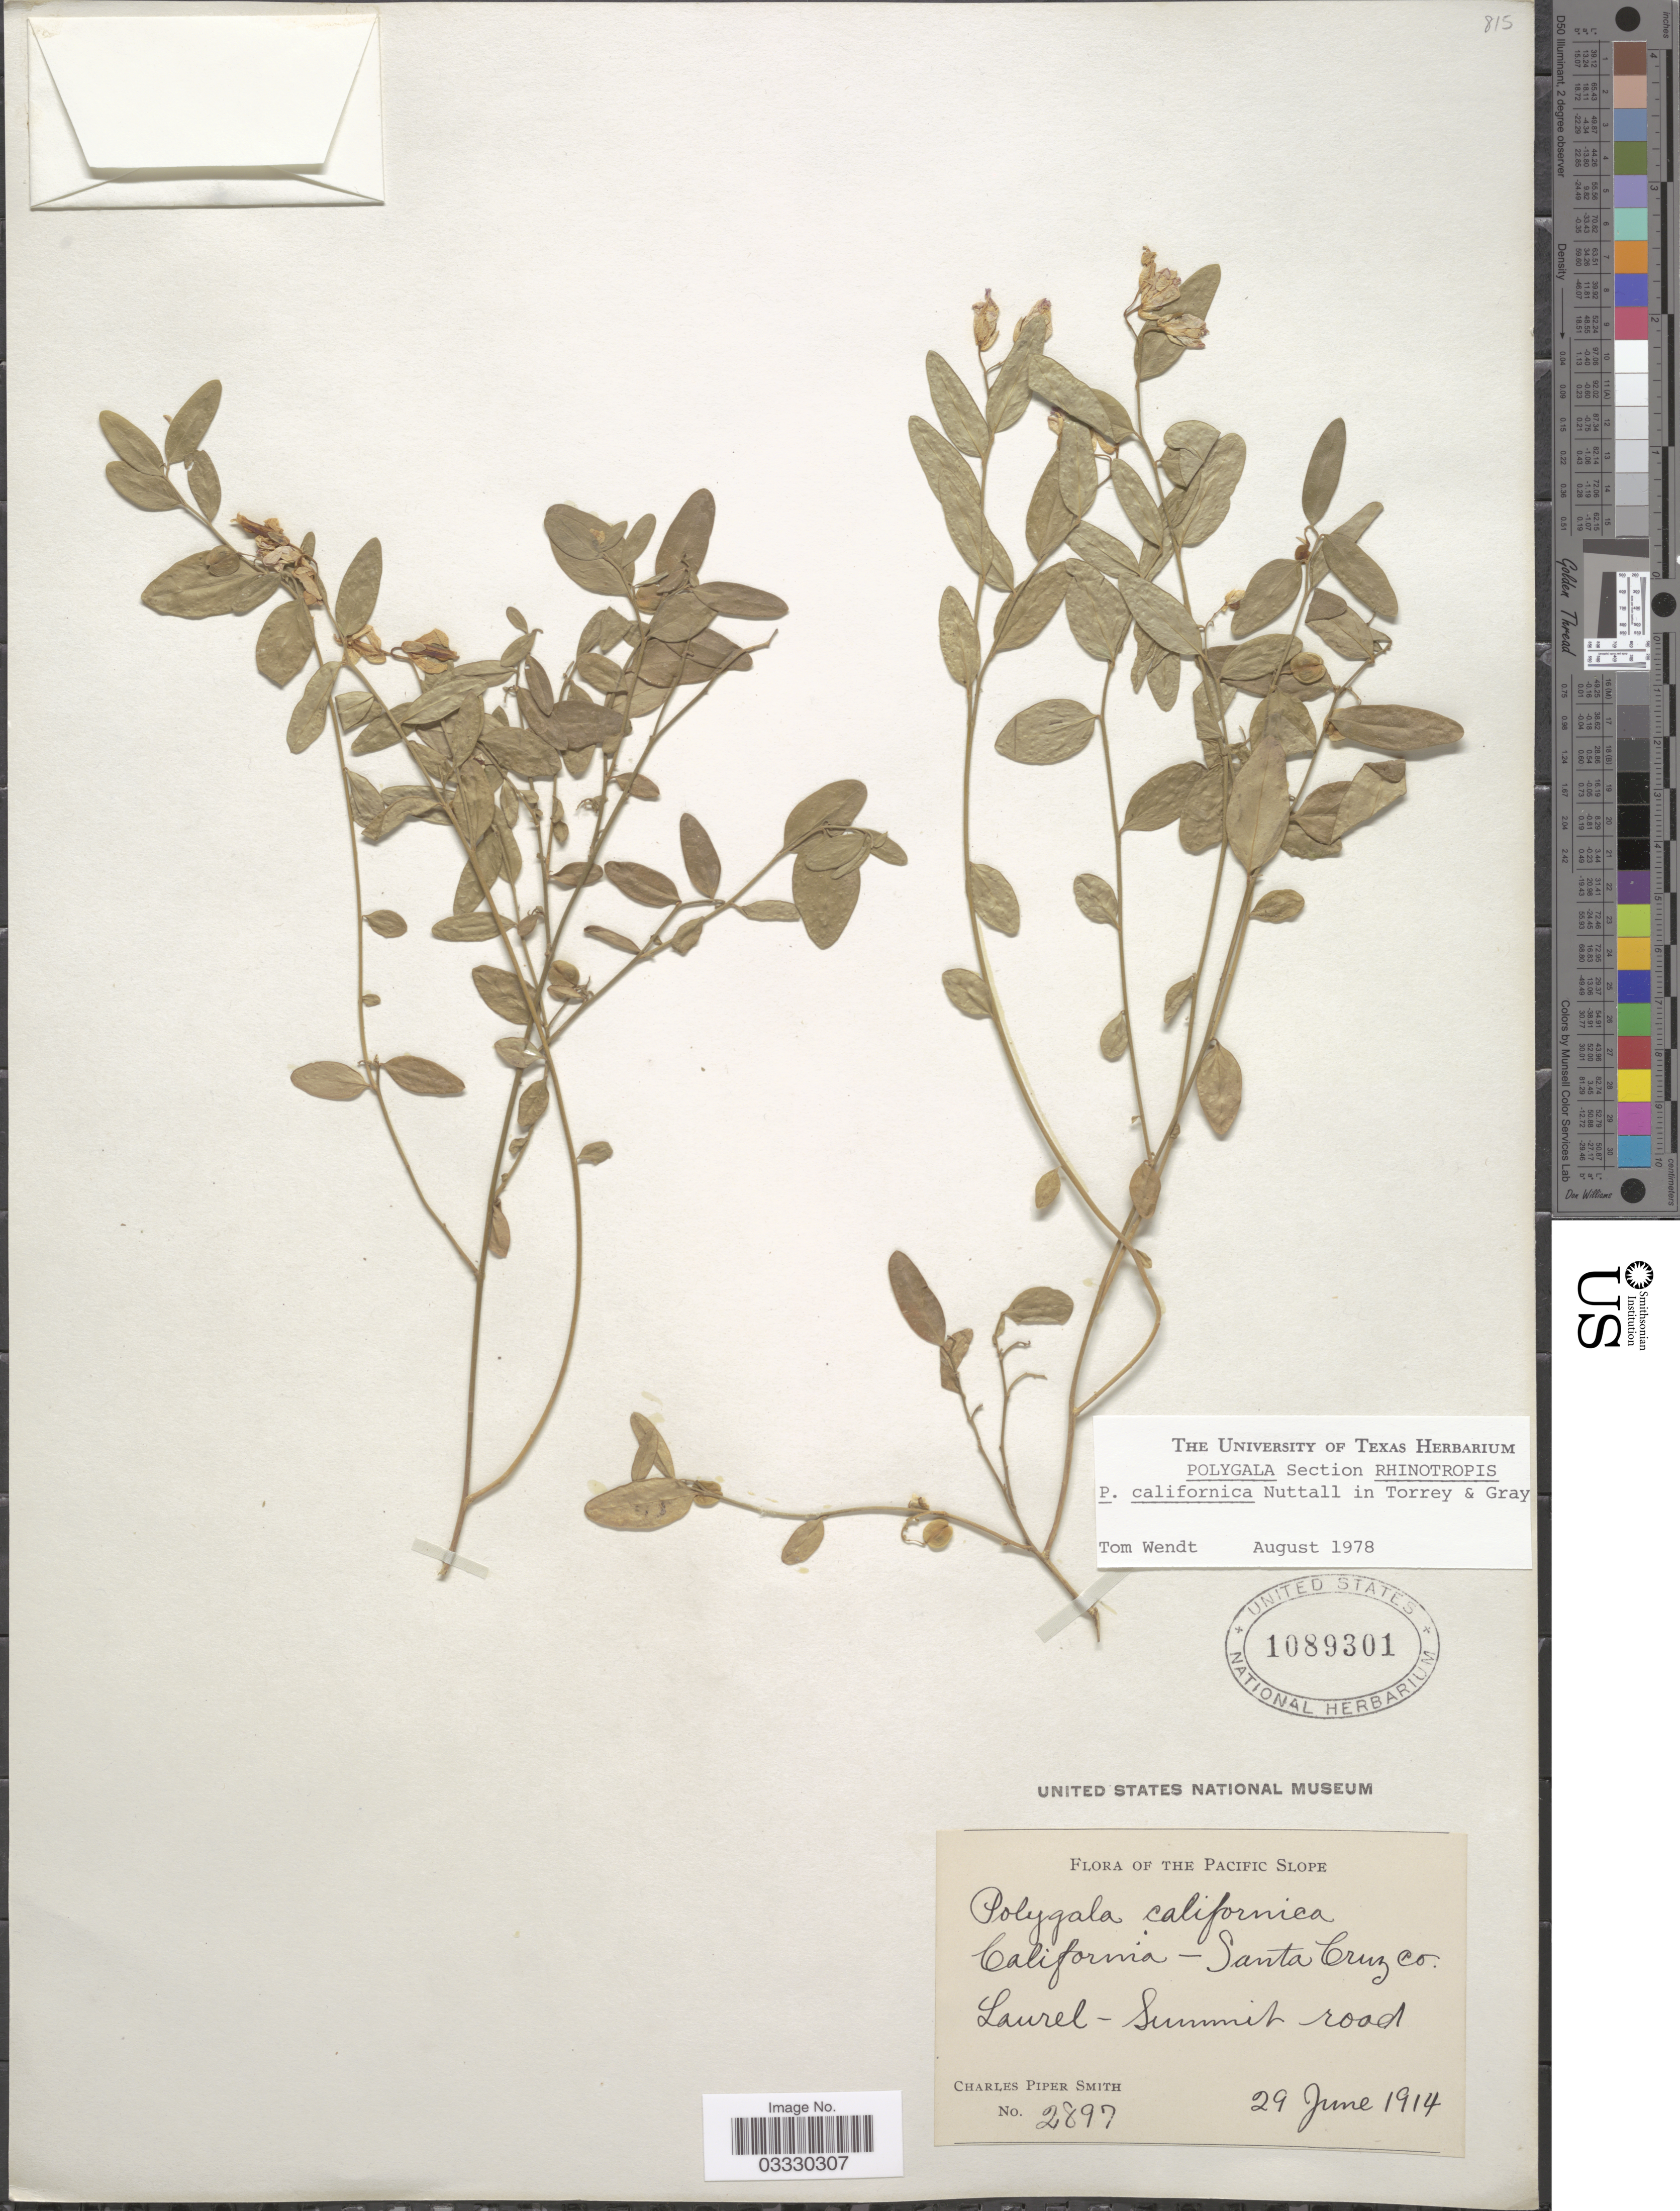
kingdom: Plantae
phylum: Tracheophyta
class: Magnoliopsida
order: Fabales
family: Polygalaceae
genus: Rhinotropis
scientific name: Rhinotropis californica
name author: (Nutt.) J.R. Abbott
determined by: Strong, Mark T., (BOT), Smithsonian Institution - National Museum of Natural History (UNITED STATES)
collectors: C. P. Smith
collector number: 2897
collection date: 1914-06-29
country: United States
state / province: California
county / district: Santa Cruz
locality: Pacific Slope. Santa Cruz Co. Laurel-Summit road.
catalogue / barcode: US 1089301